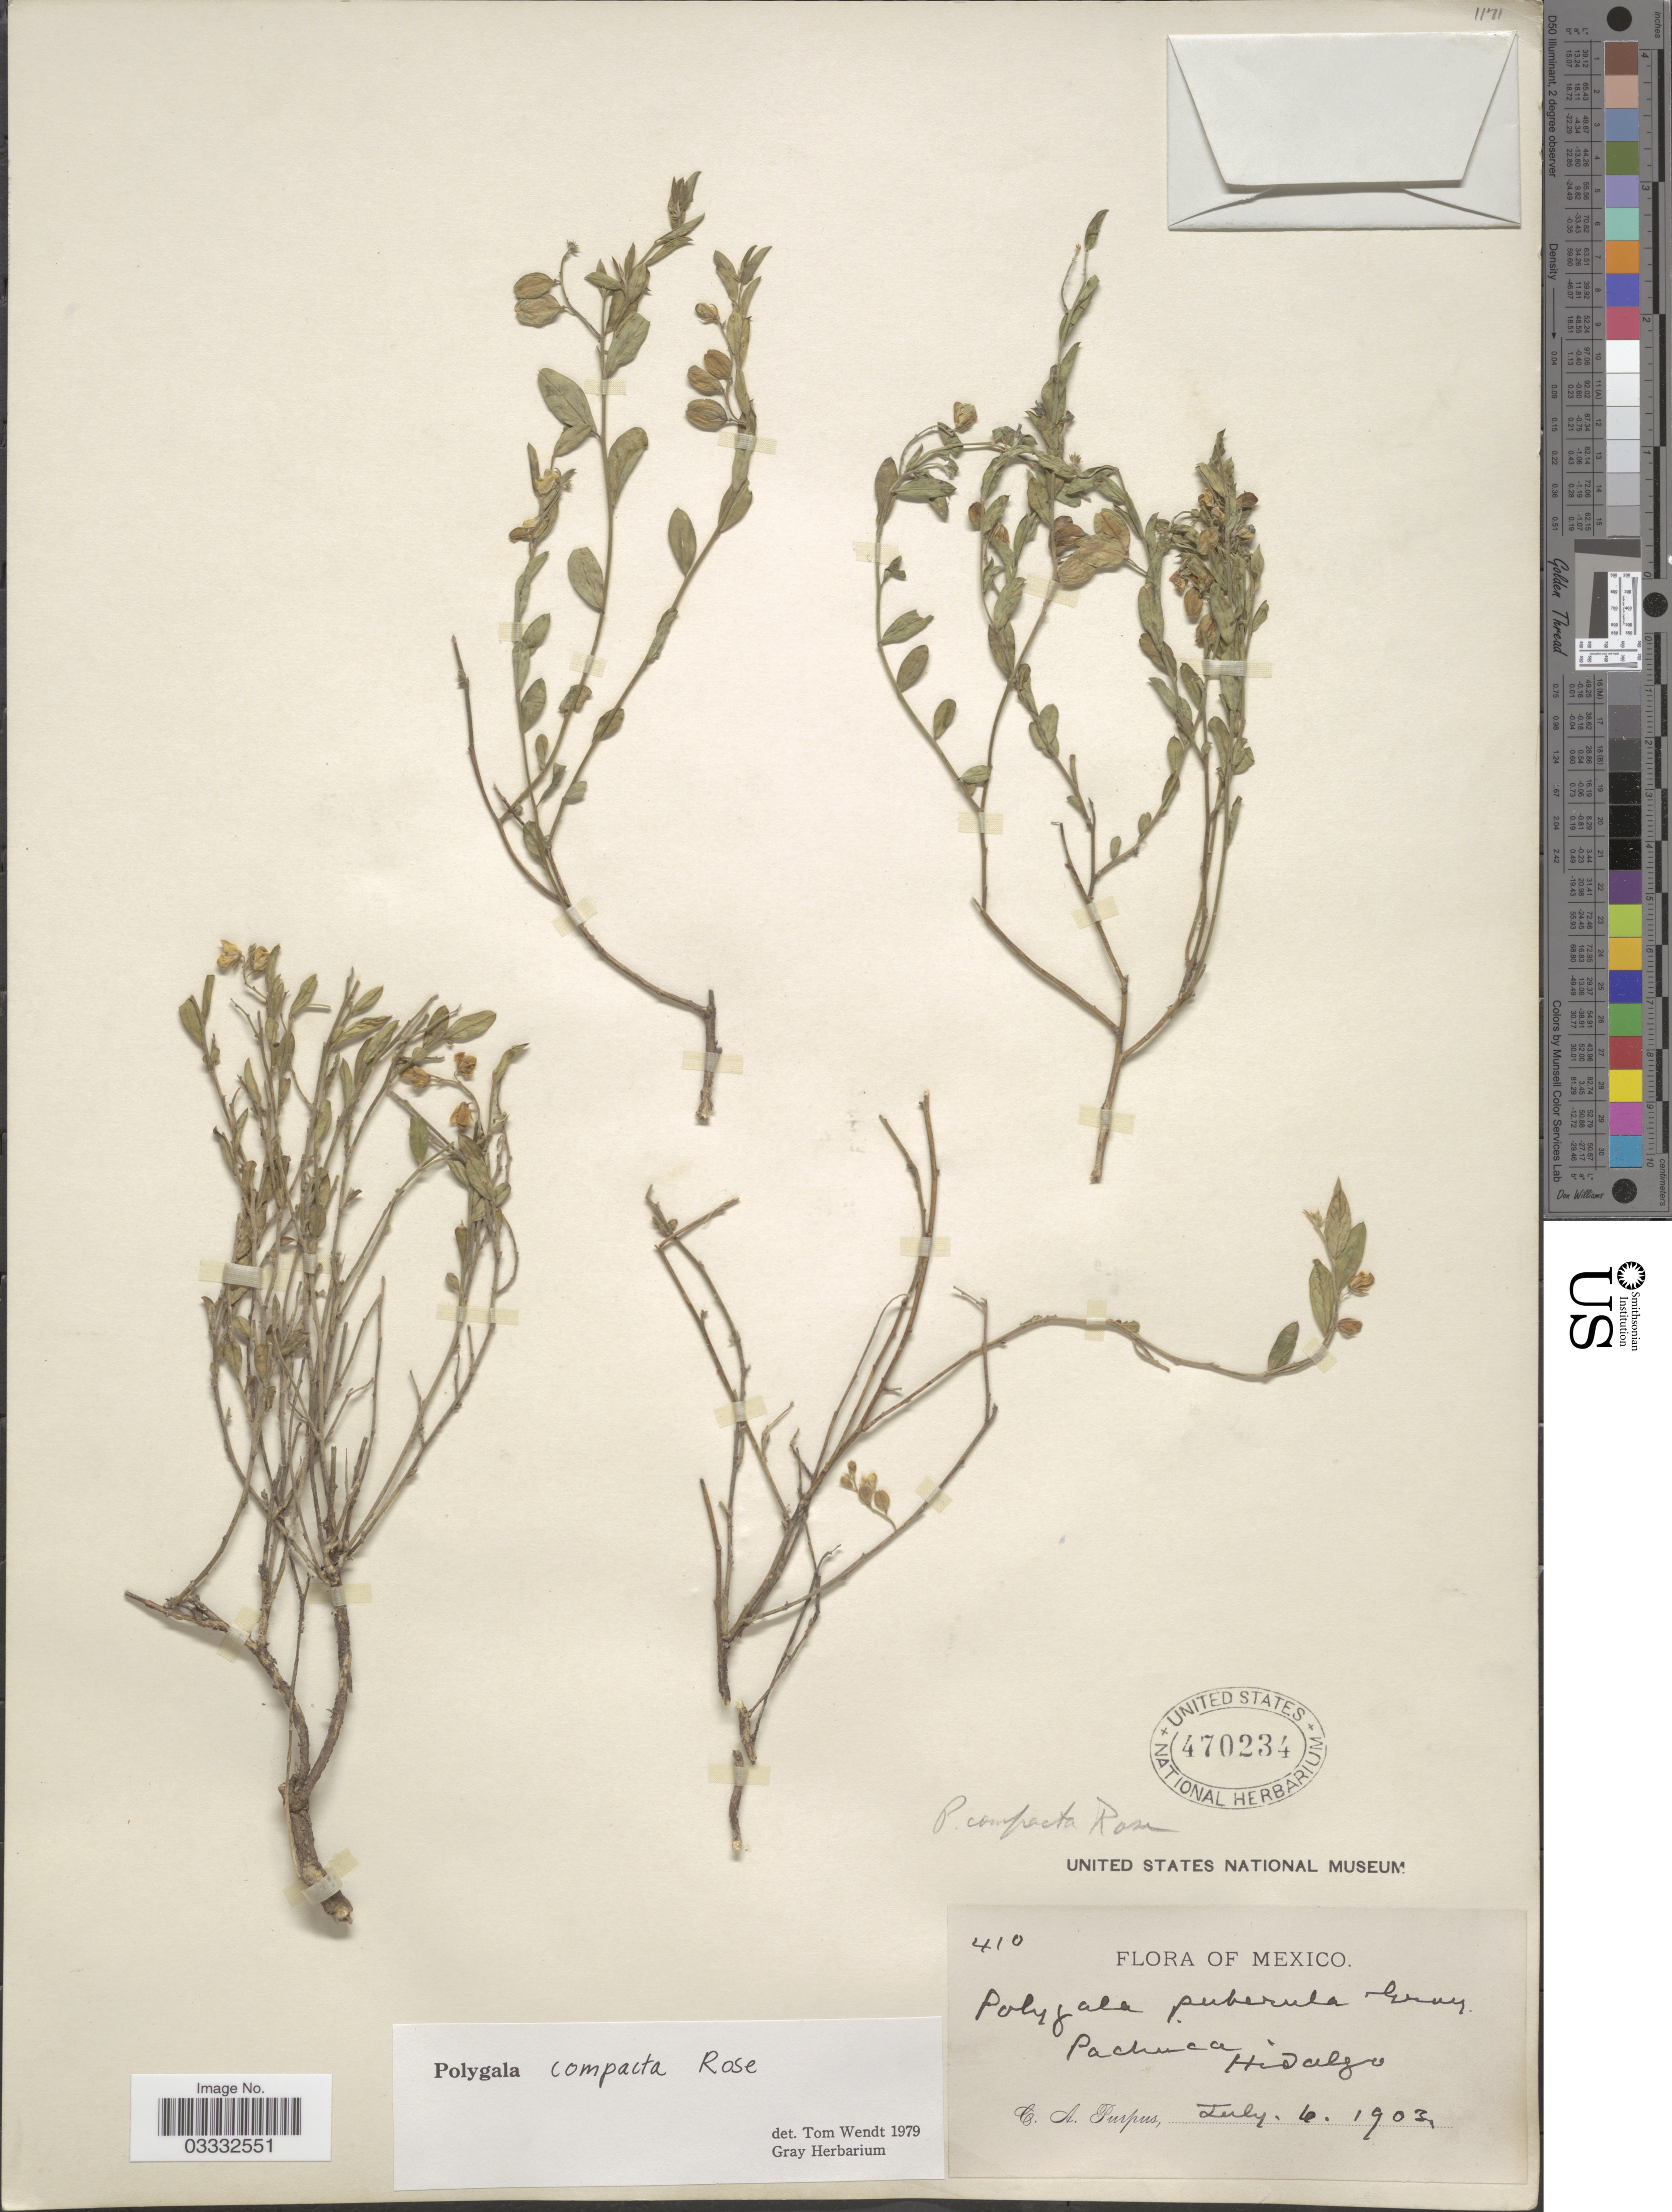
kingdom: Plantae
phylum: Tracheophyta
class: Magnoliopsida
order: Fabales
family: Polygalaceae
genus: Polygala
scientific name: Polygala compacta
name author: Rose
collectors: C. A. Purpus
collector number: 410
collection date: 1903-07-06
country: Mexico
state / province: Hidalgo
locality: Pachuca.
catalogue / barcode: US 470234